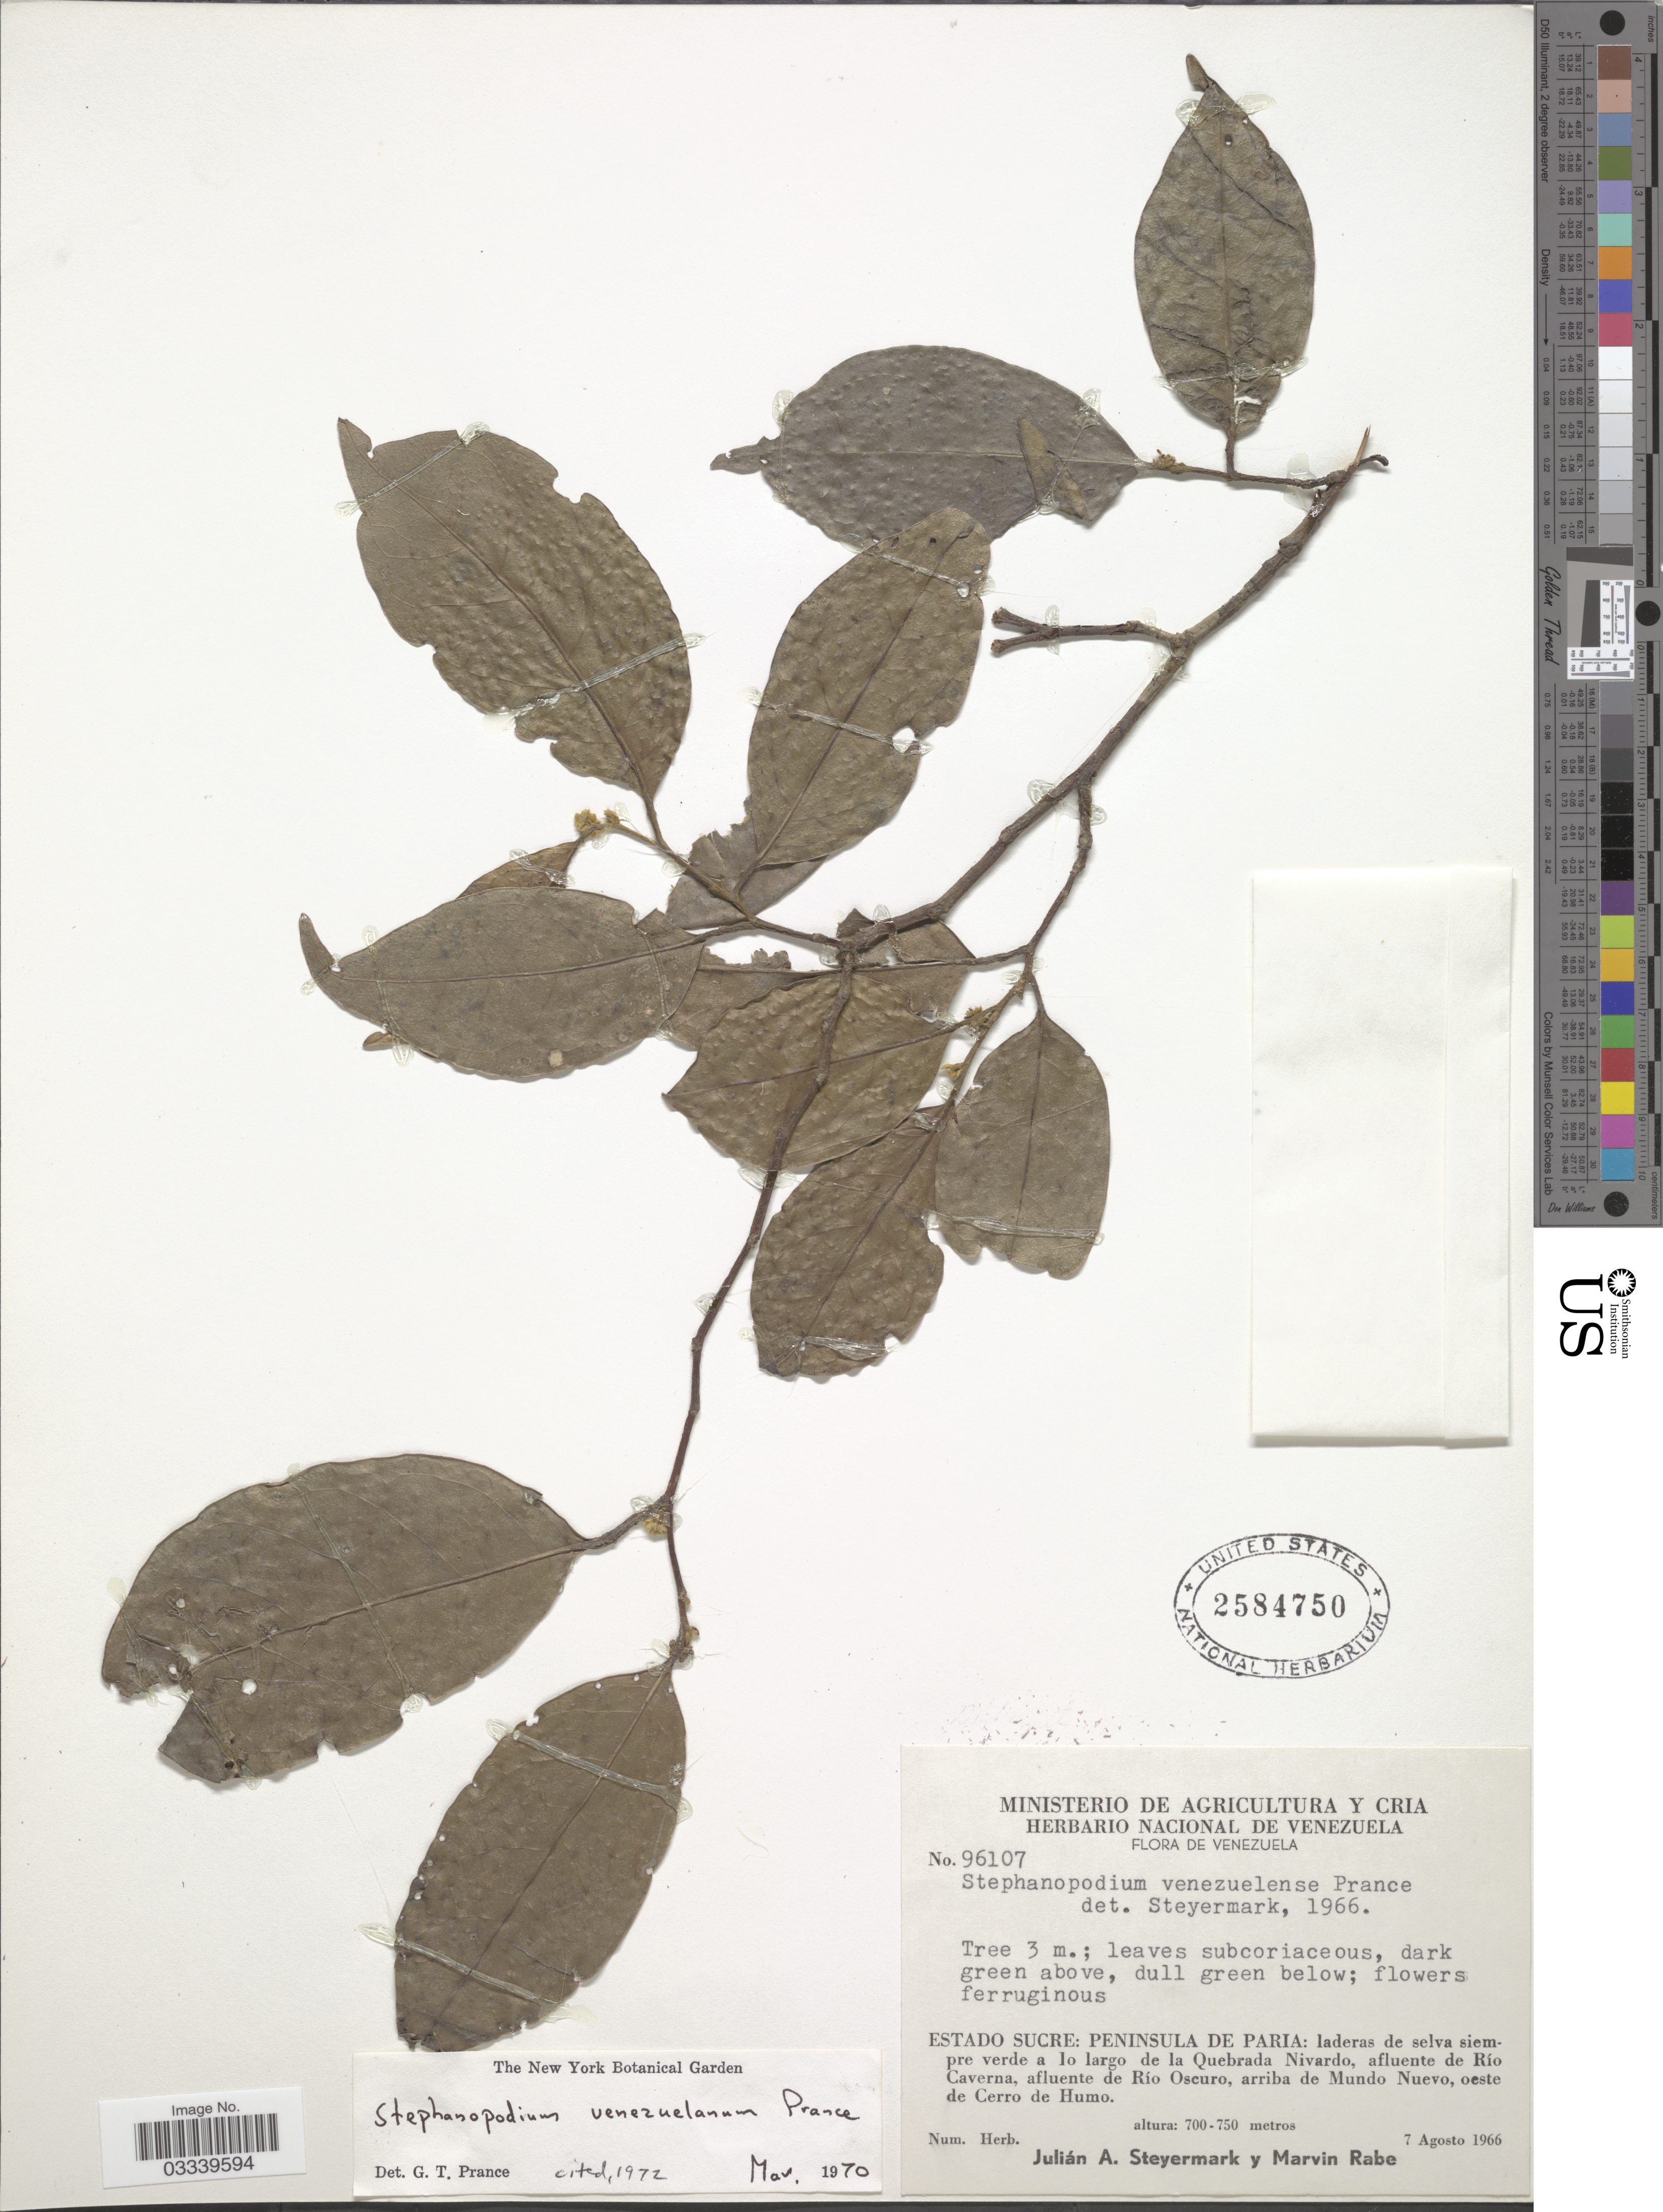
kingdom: Plantae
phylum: Tracheophyta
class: Magnoliopsida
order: Malpighiales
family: Dichapetalaceae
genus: Stephanopodium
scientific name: Stephanopodium venezuelanum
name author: Prance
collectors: J. Steyermark & M. Rabe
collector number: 96107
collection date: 1966-08-07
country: Venezuela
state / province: Sucre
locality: Peninsula de Paria: laderas de selva siempre verde a lo largo de la Quebrada Nivardo, afluente de Río Caverna, afluente de Río Oscuro, arriba de Mundo Nuevo, oeste de Cerro de Humo.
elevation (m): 700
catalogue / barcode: US 2584750